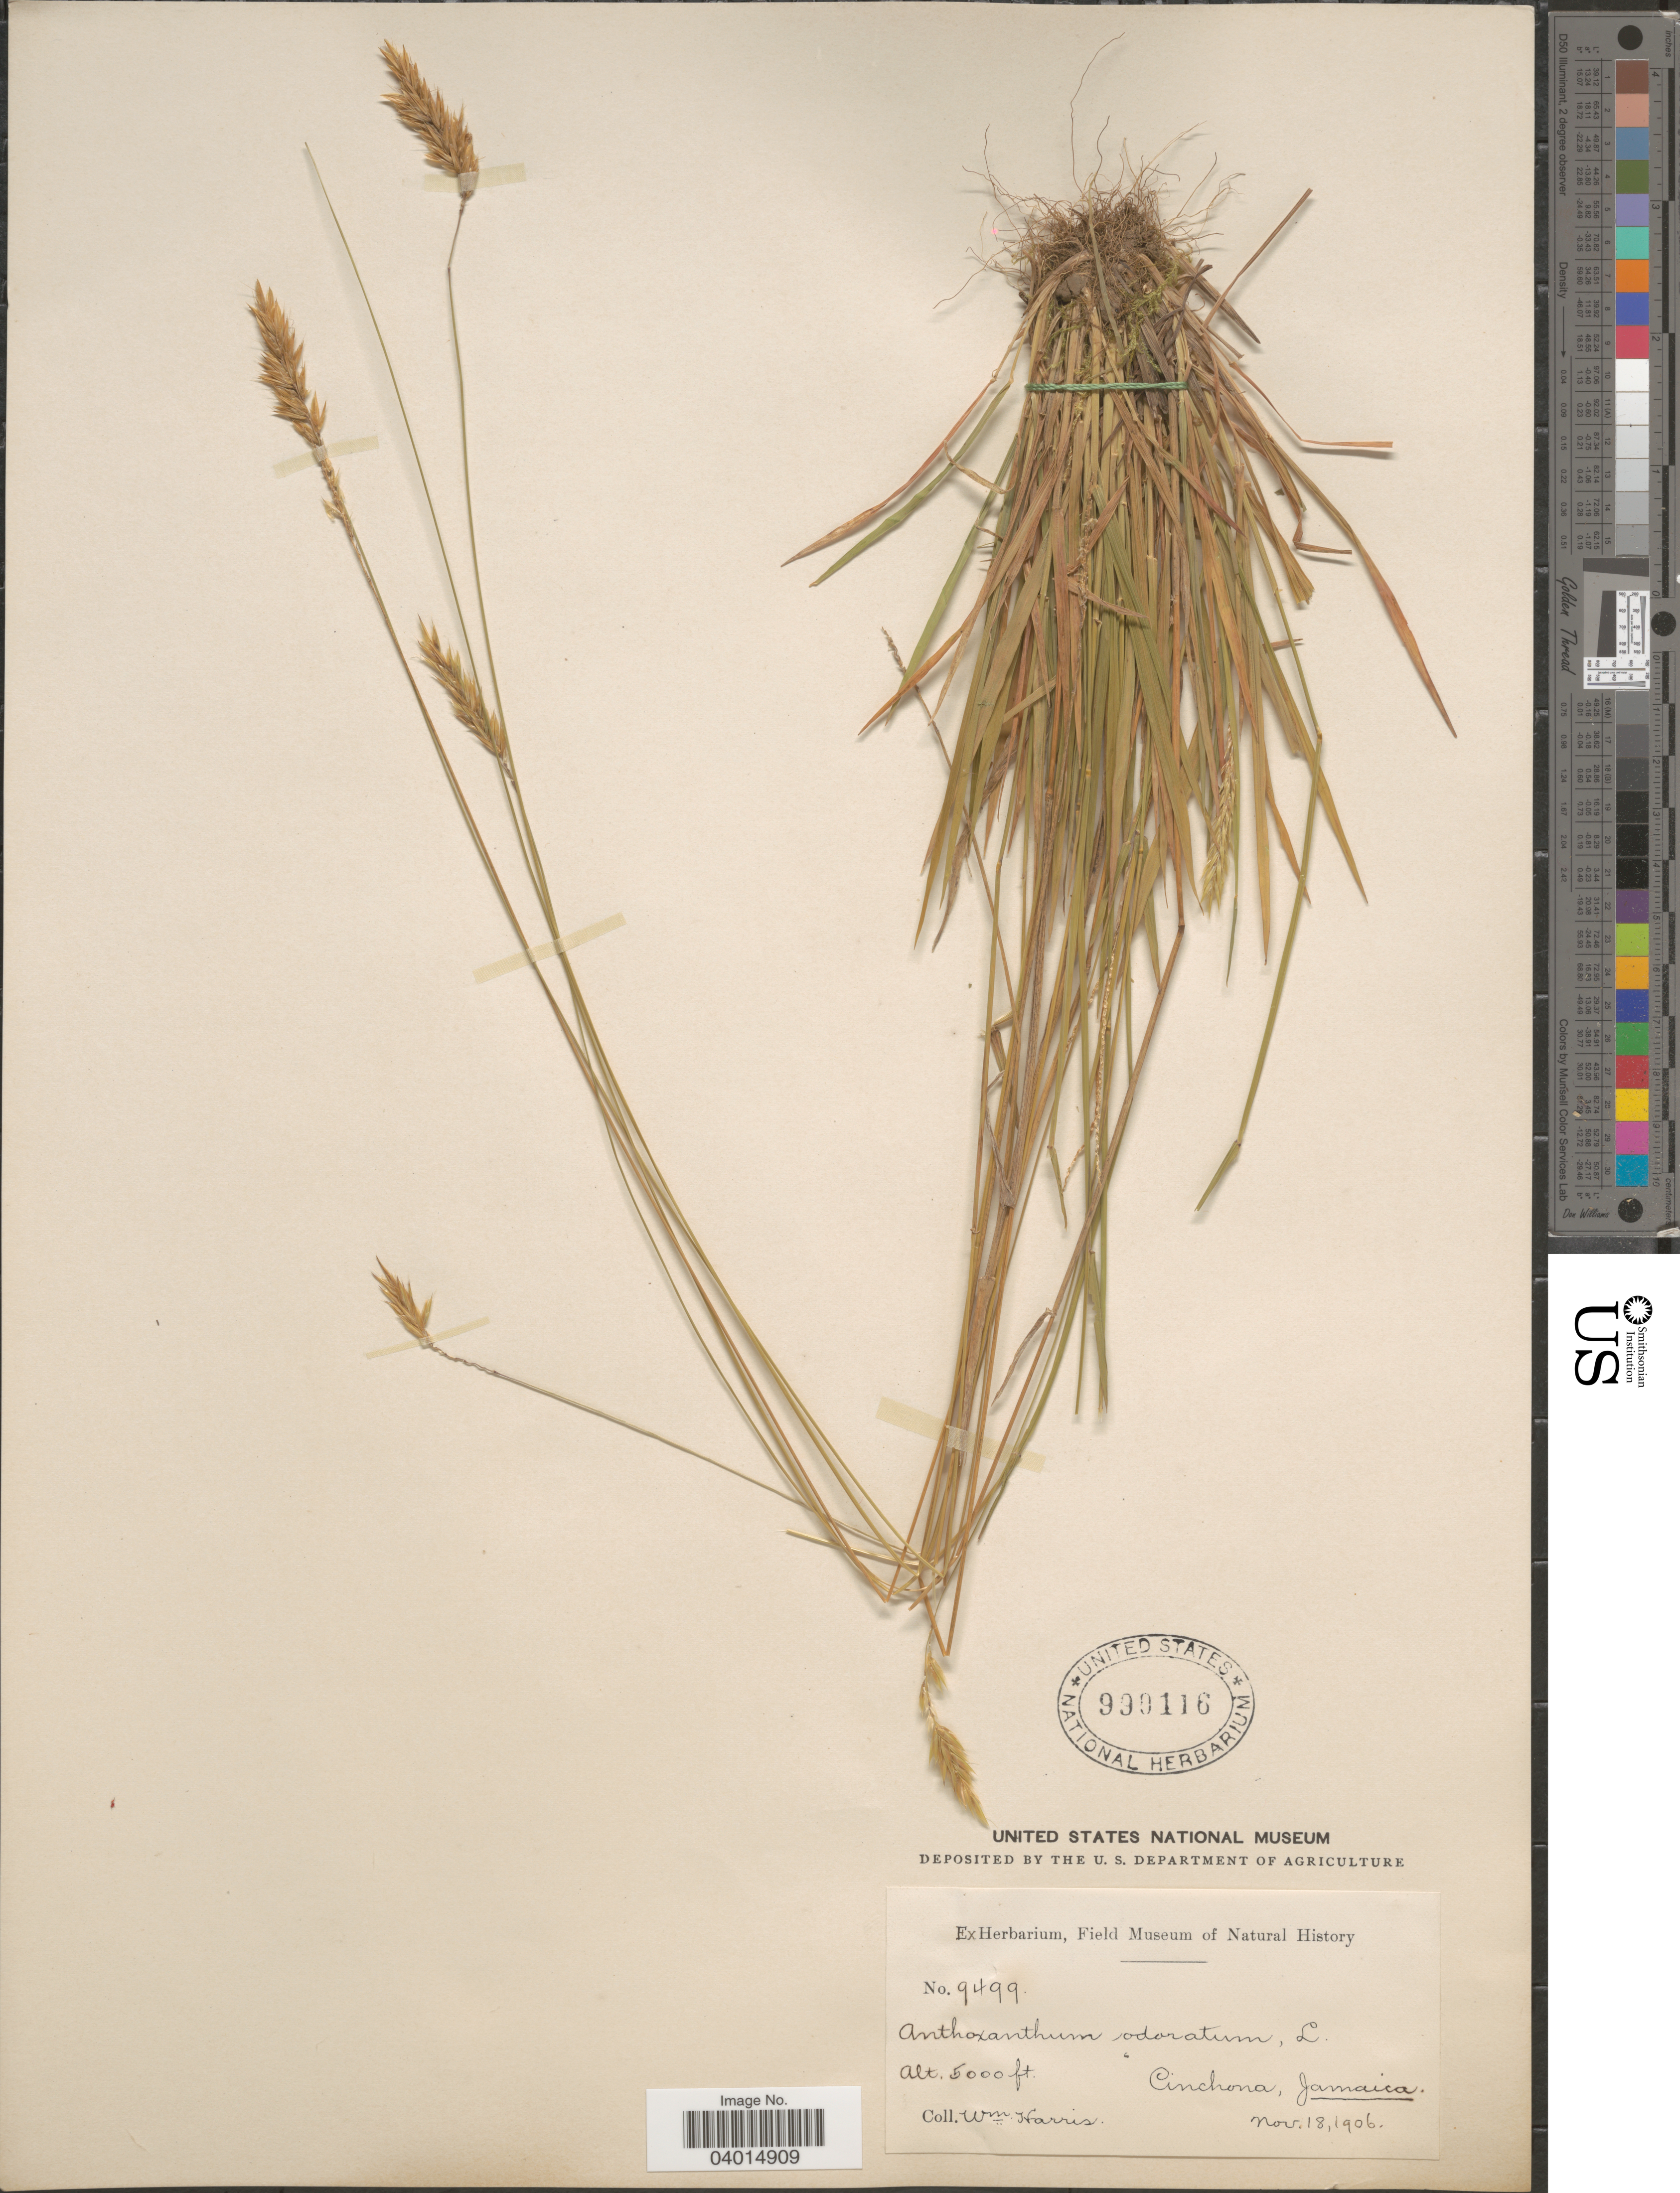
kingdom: Plantae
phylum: Tracheophyta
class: Liliopsida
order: Poales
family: Poaceae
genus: Anthoxanthum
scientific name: Anthoxanthum odoratum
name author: L.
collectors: W. H. Harris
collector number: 9499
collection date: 1906-11-18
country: Jamaica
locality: Cinchona.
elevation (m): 1524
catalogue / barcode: US 990116